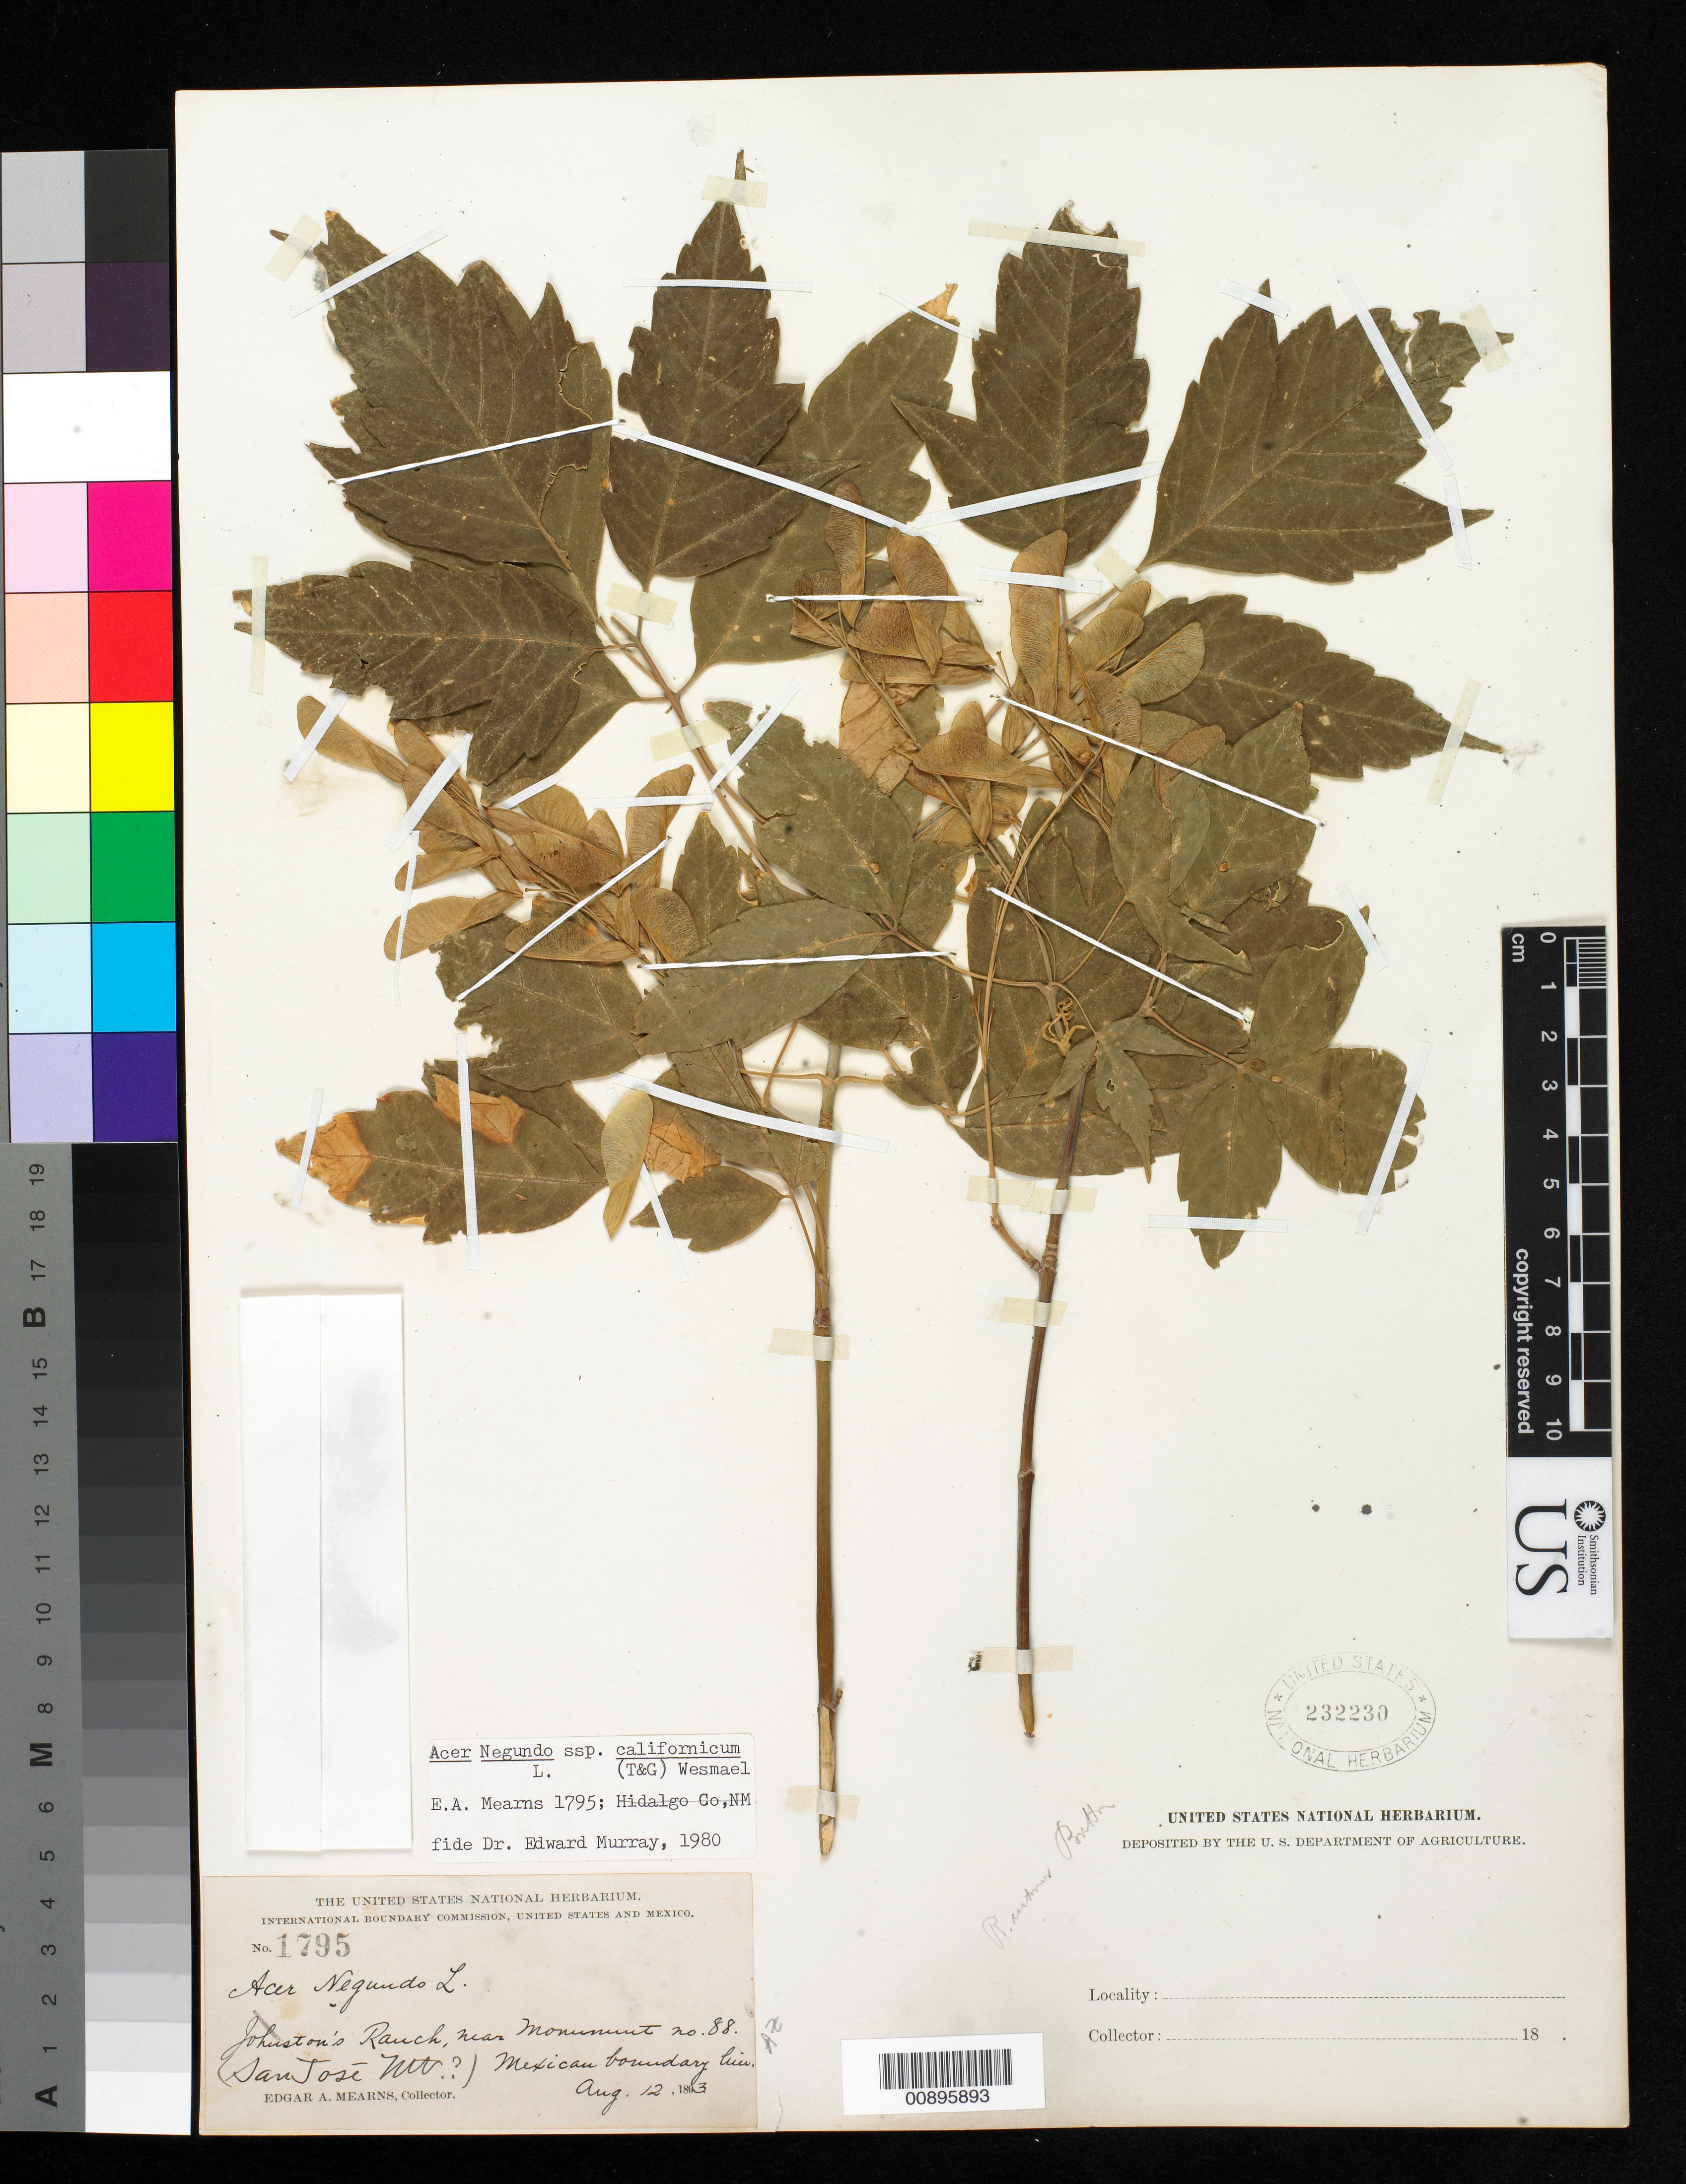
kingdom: Plantae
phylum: Tracheophyta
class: Magnoliopsida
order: Sapindales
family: Sapindaceae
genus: Acer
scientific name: Acer negundo subsp. californicum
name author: (Torr. & A. Gray) Wesm.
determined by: Murray, A. E.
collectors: E. A. Mearns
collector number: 1795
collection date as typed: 12 Aug 1893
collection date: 1893-08-12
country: United States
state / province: Arizona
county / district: Cochise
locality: Johnston's Ranch, near Monument no. 88. Mexican Boundary Line.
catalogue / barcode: US 232230